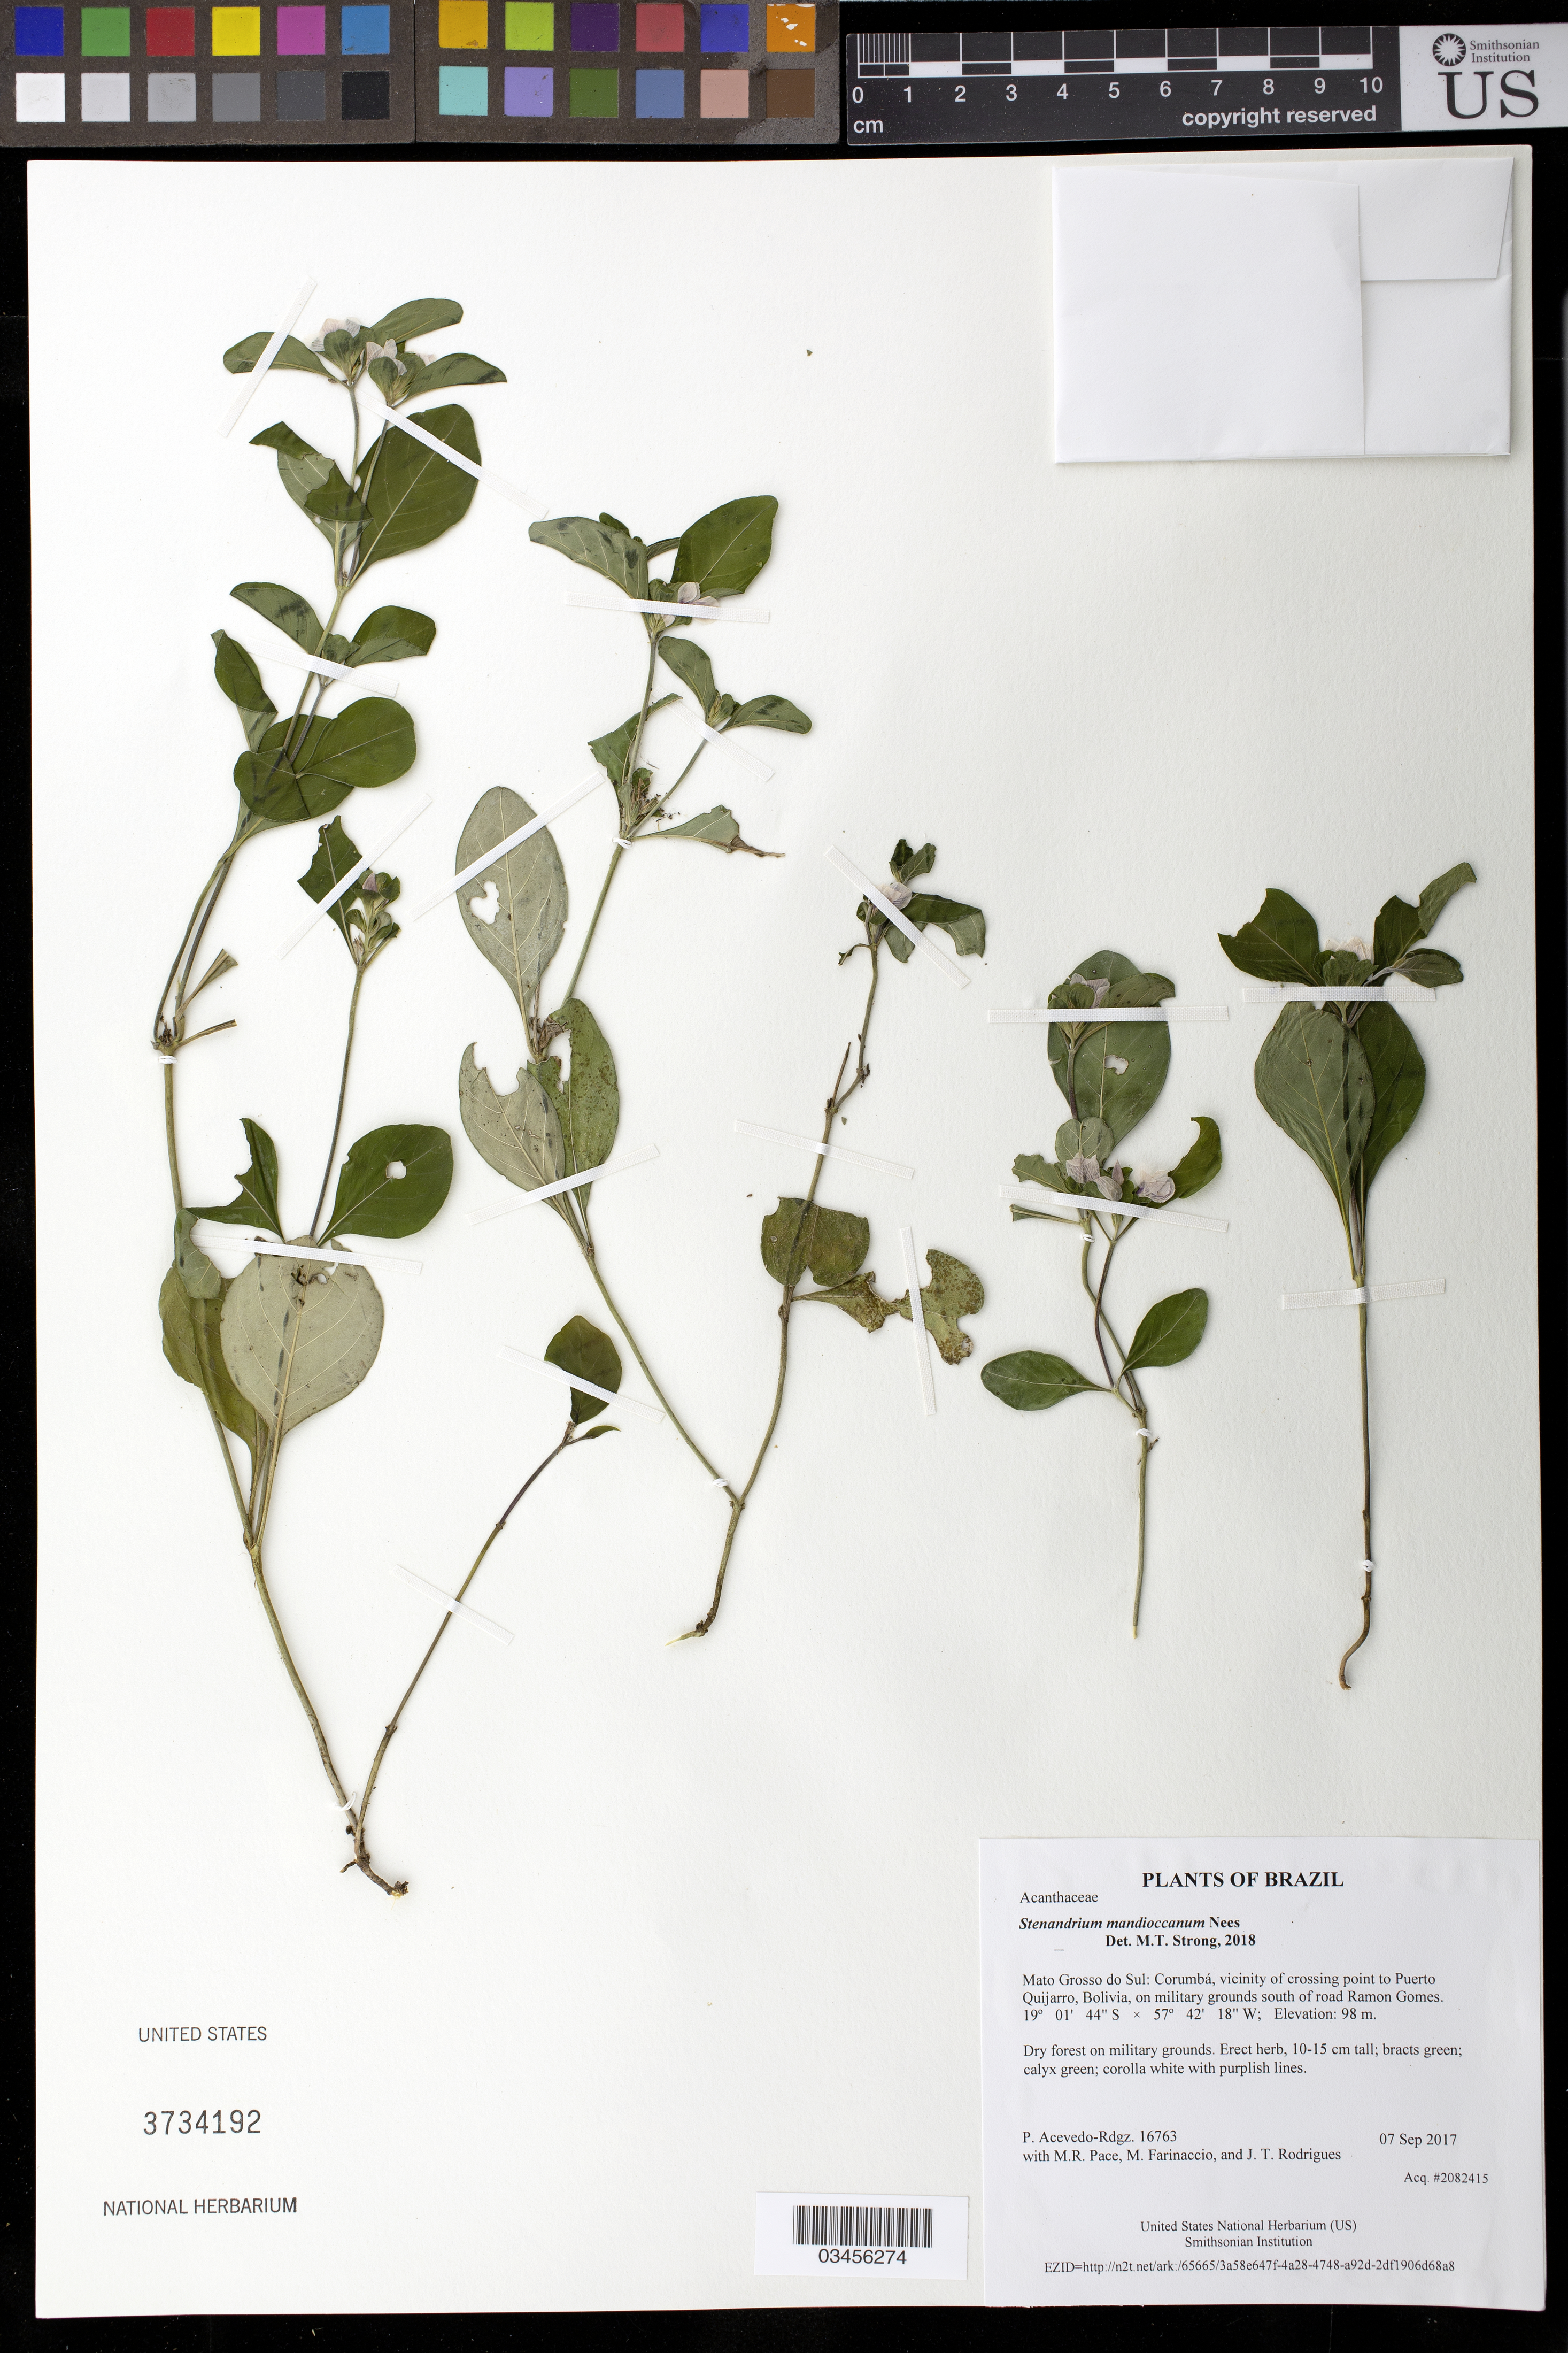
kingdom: Plantae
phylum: Tracheophyta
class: Magnoliopsida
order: Lamiales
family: Acanthaceae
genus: Stenandrium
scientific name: Stenandrium mandioccanum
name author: Nees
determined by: Strong, Mark T., (BOT), Smithsonian Institution - National Museum of Natural History (UNITED STATES)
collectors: P. Acevedo-Rodr., M. R. Pace, M. Farinaccio & J. T. Rodrigues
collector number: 16763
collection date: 2017-09-07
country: Brazil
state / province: Mato Grosso do Sul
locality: Corumbá, vicinity of crossing point to Puerto Quijarro, Bolivia, on military grounds south of road Ramon Gomes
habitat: Dry forest on military grounds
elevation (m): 98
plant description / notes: US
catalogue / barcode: US 3734192